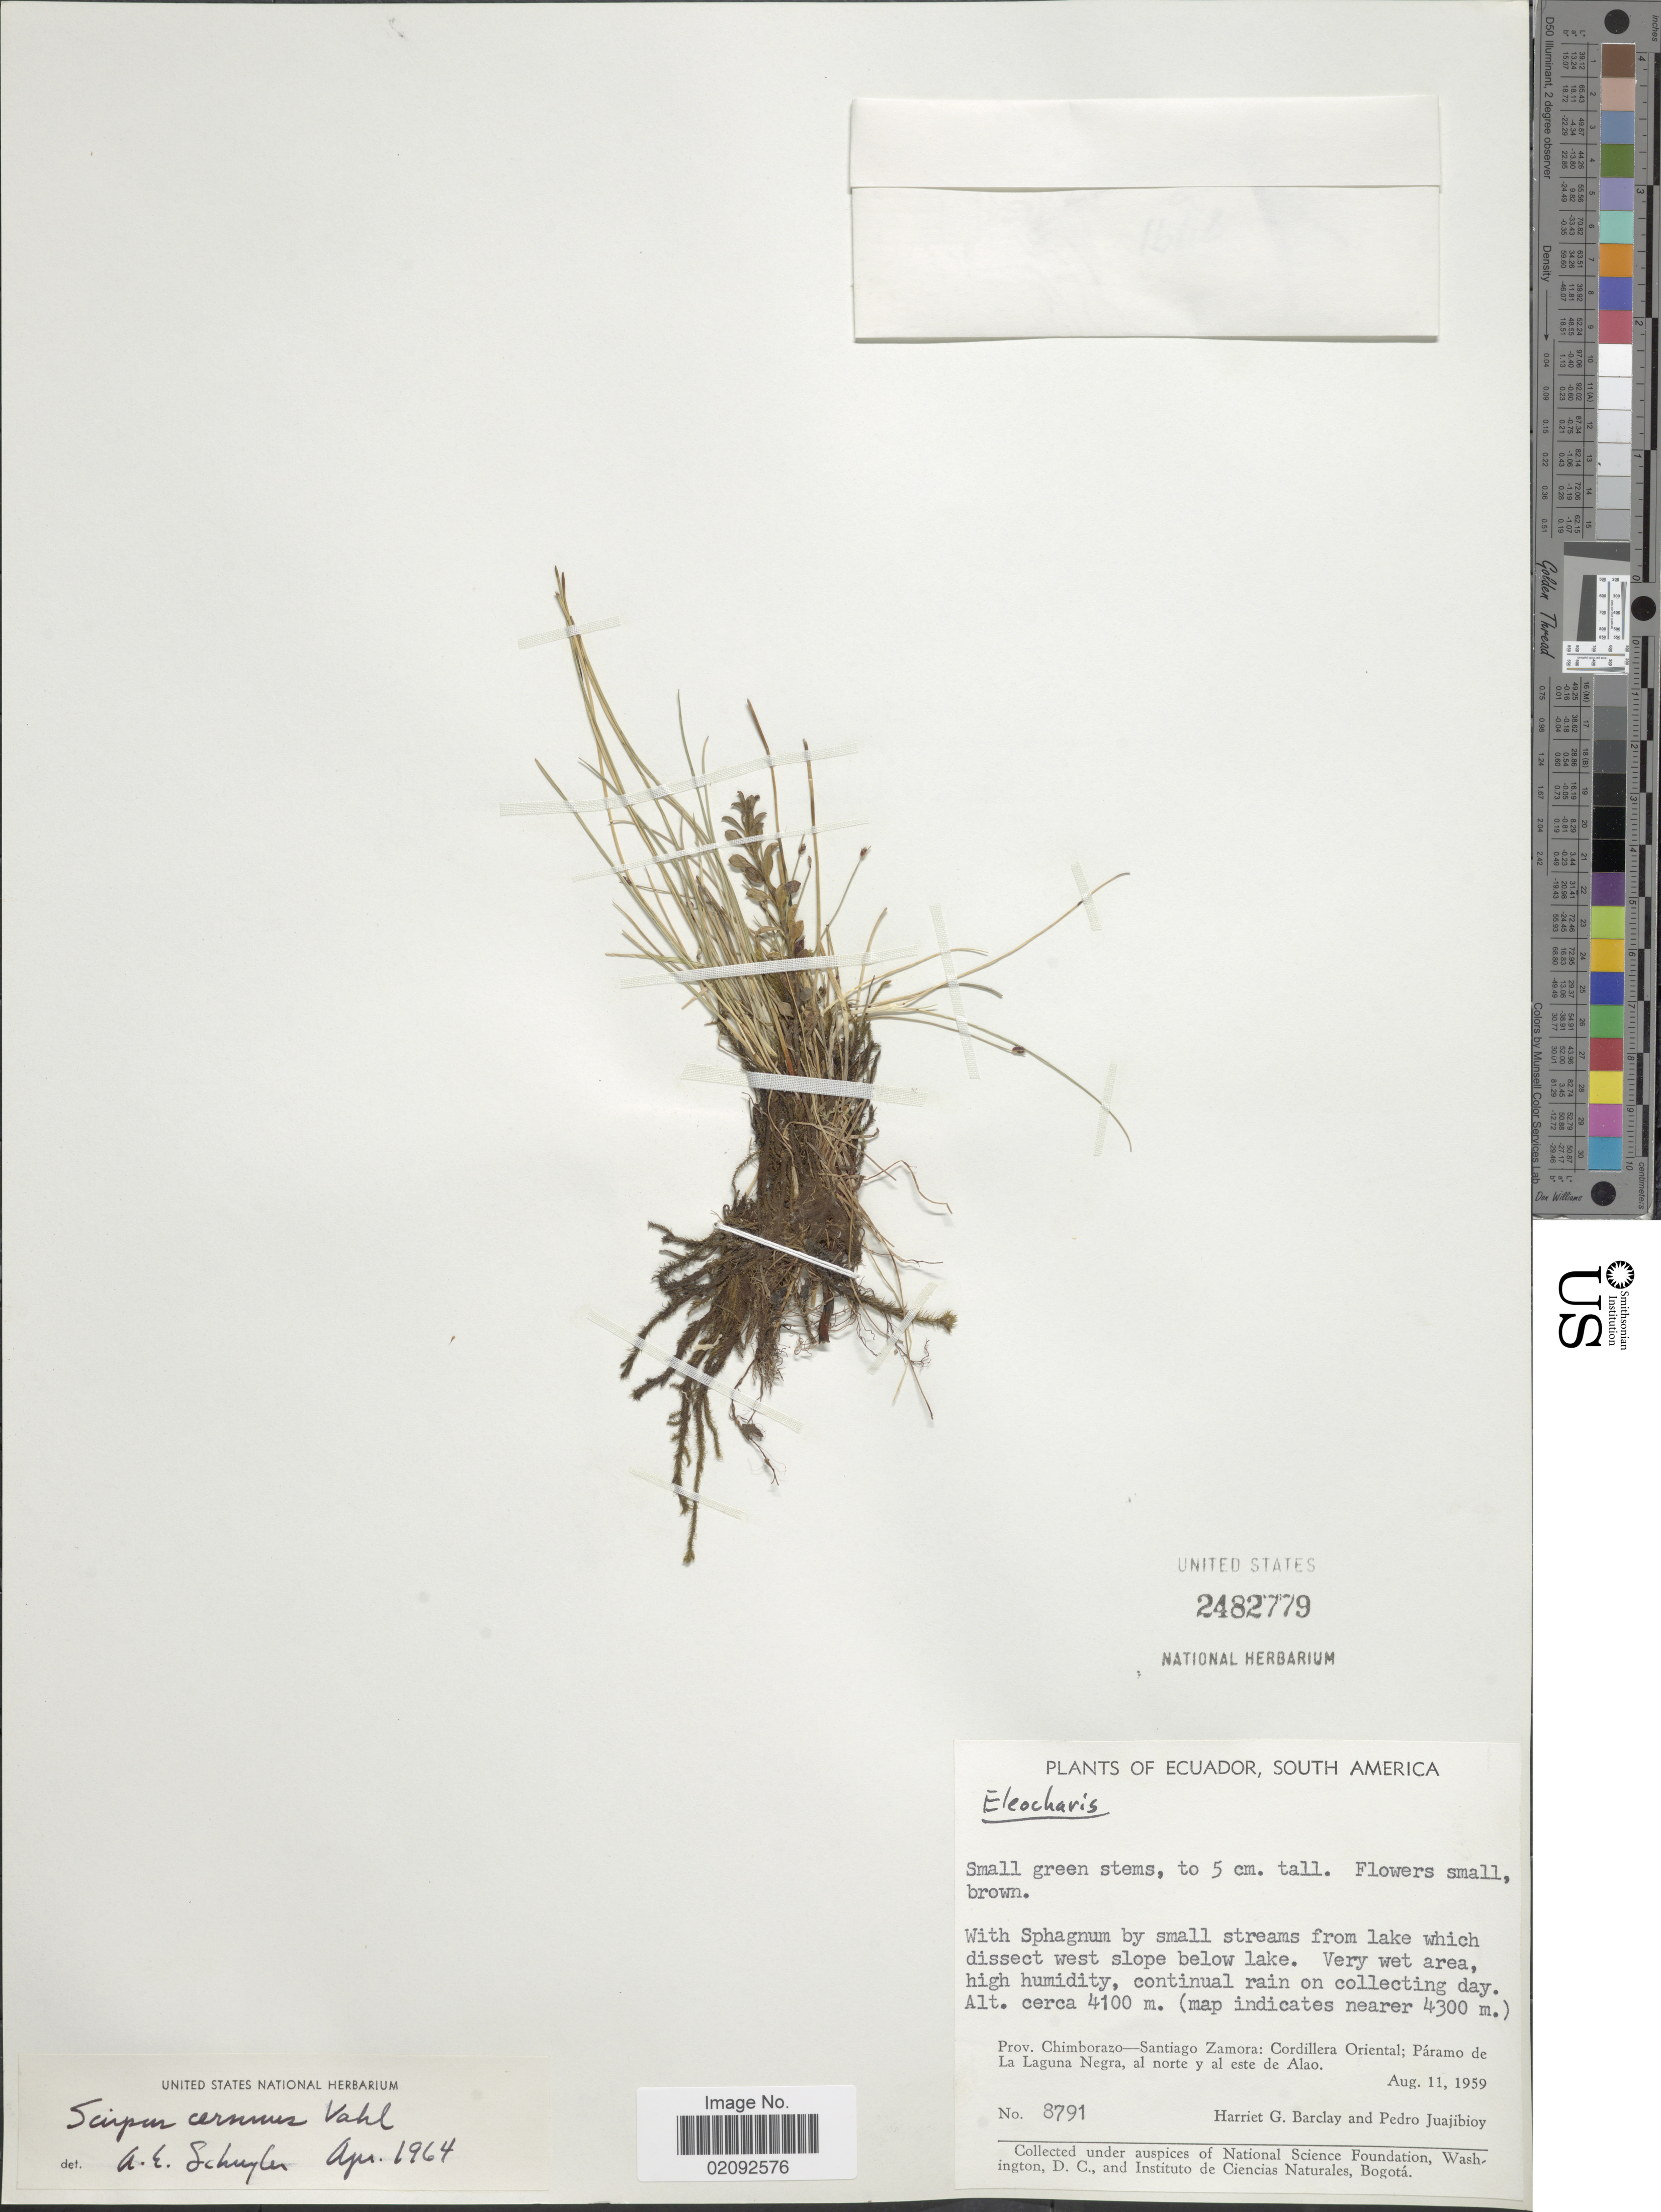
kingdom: Plantae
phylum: Tracheophyta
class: Liliopsida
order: Poales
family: Cyperaceae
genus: Isolepis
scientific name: Isolepis cernua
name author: (Vahl) Roem. & Schult.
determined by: Strong, Mark T., (BOT), Smithsonian Institution - National Museum of Natural History (UNITED STATES)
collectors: H. G. Barclay & P. Juajibioy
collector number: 8791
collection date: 1959-08-11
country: Ecuador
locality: Prov. Chimborazo-Santiago Zamora: Cordillera Oriental; Paramo de La Laguna Negra y al este de Alao, by small stream from lake which dissects west slope below lake.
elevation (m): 4100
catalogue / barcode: US 2482779